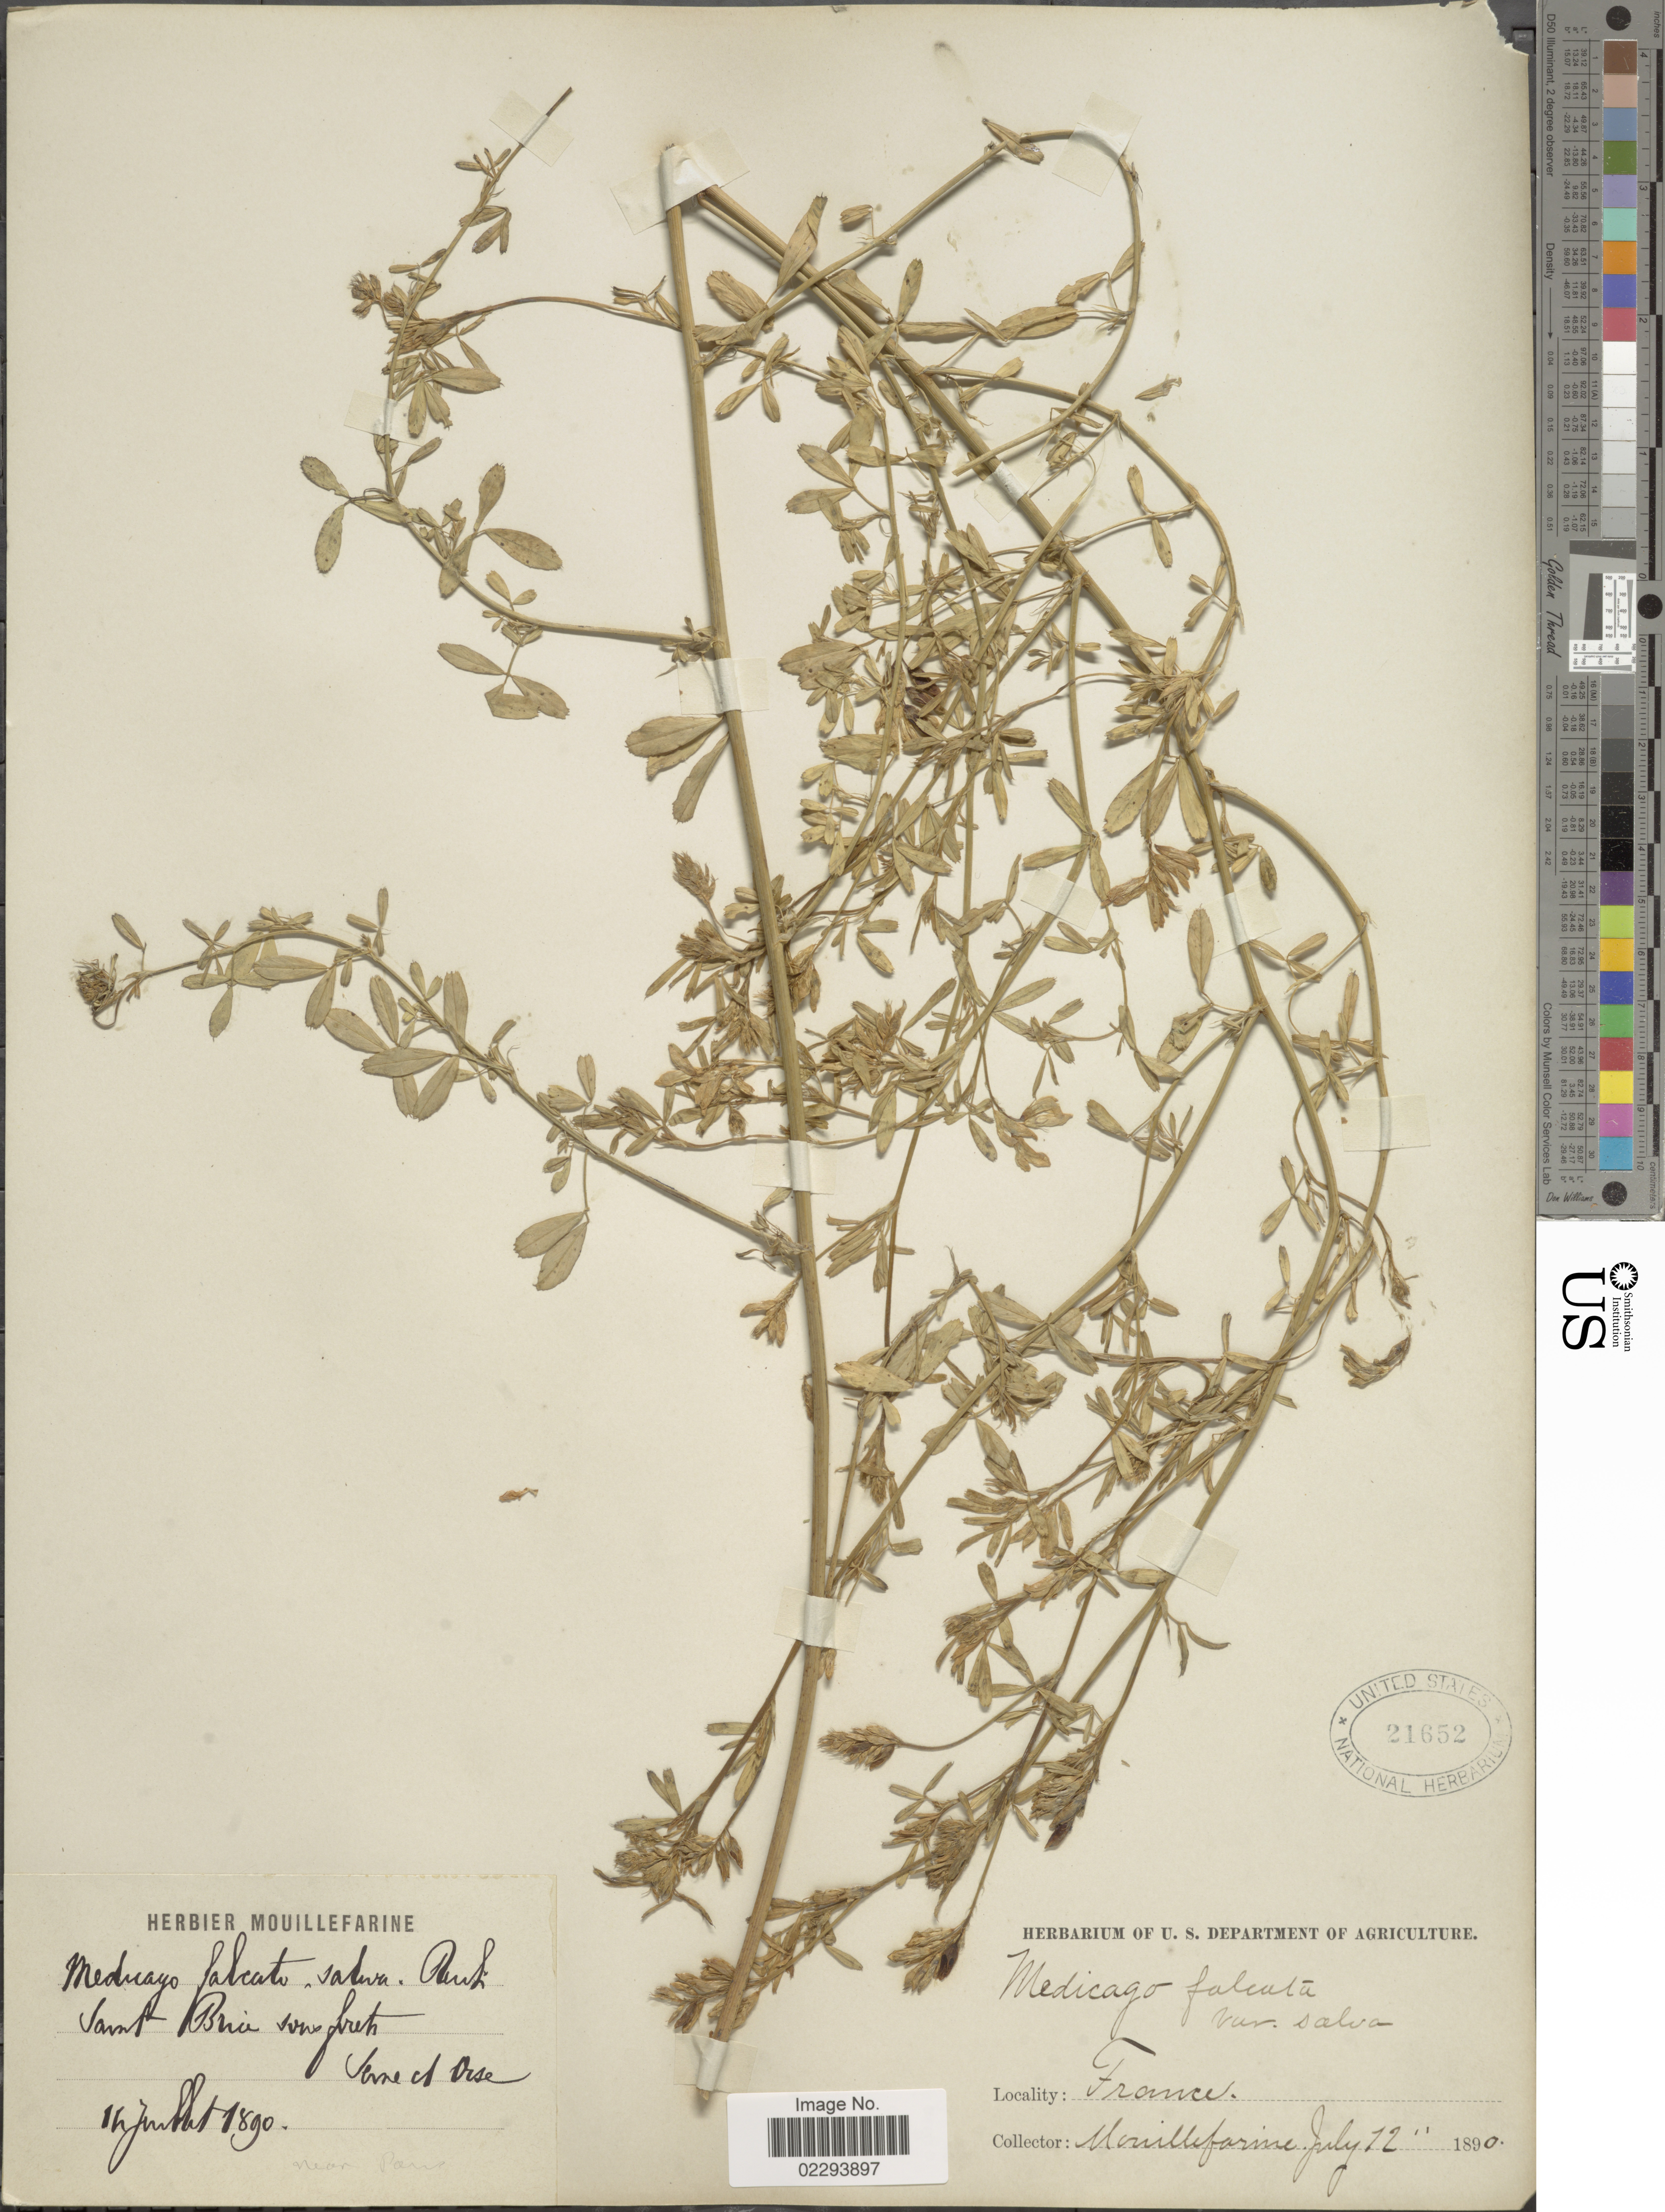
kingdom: Plantae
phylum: Tracheophyta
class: Magnoliopsida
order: Fabales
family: Fabaceae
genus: Medicago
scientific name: Medicago sativa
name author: L.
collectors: A. Mouillefarine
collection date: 1890-07-12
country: France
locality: Saint Brice sons freth Seine et Oise.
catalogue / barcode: US 21652